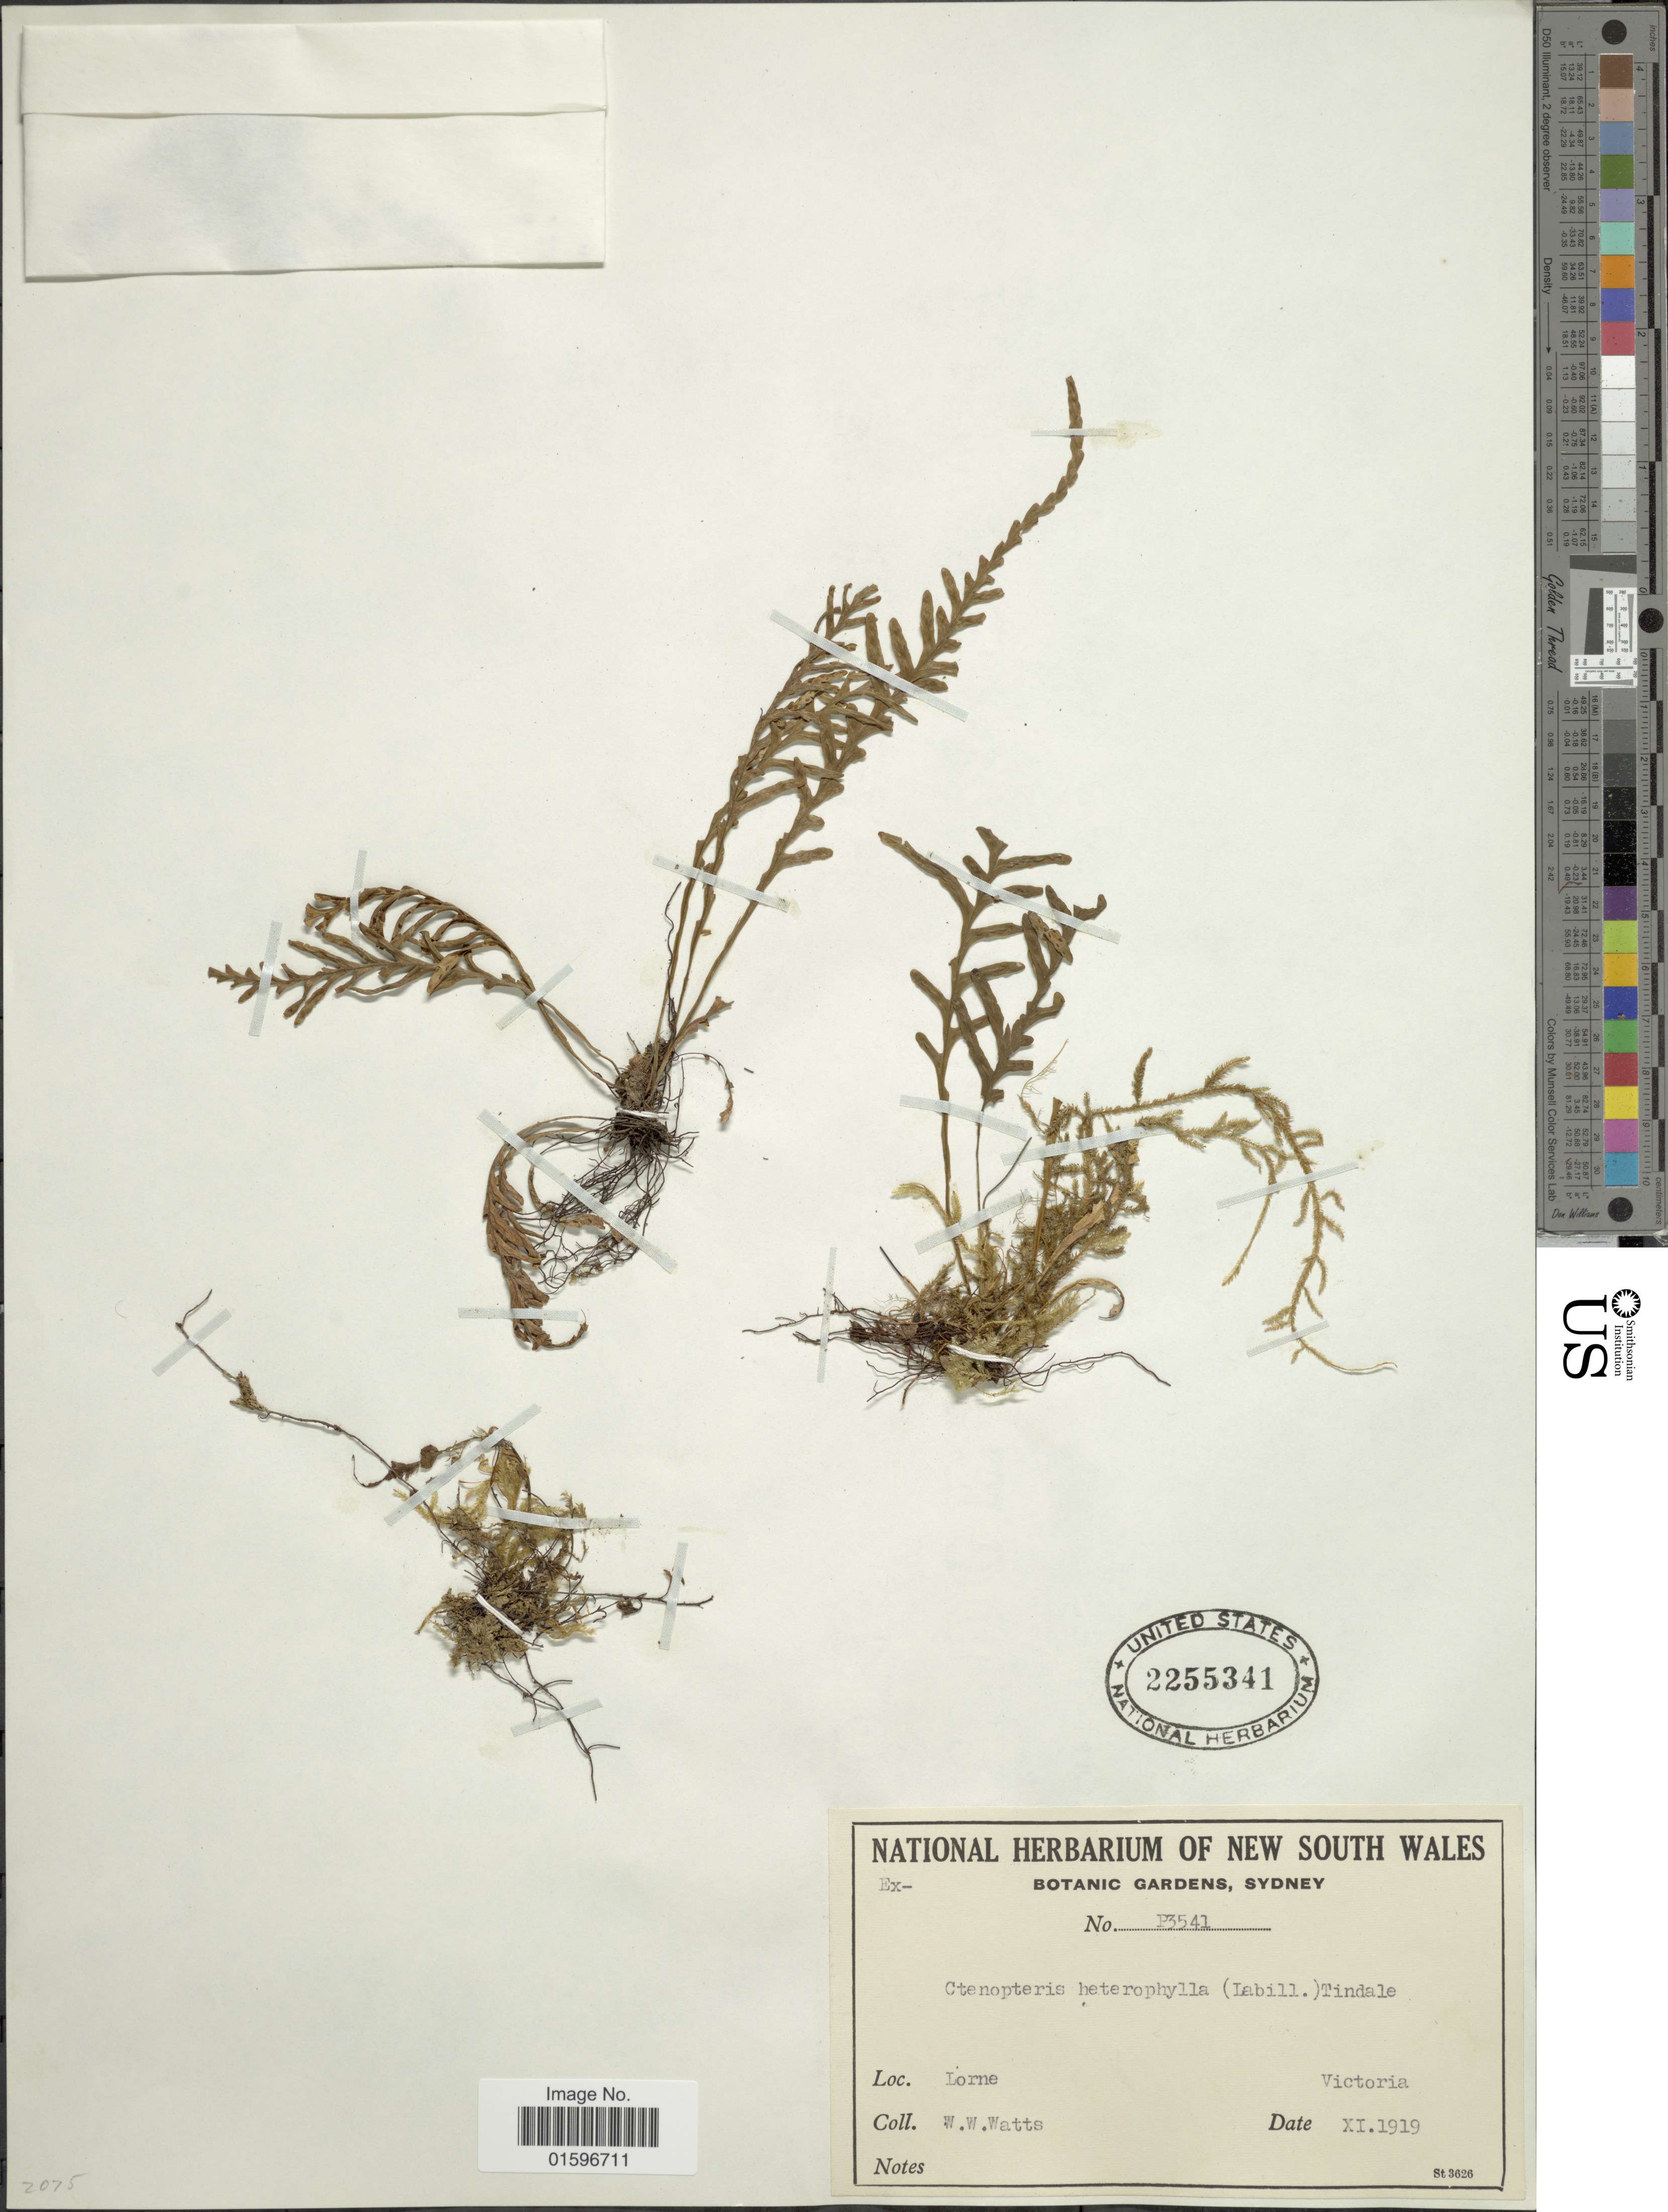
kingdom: Plantae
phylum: Tracheophyta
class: Polypodiopsida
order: Polypodiales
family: Polypodiaceae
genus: Polypodium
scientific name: Polypodium grammitidis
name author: R. Br.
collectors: W. W. Watts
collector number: P3541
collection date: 1919-11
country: Australia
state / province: New South Wales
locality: New South Wales, Sydney, Lorne, Victoria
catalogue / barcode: US 2255341